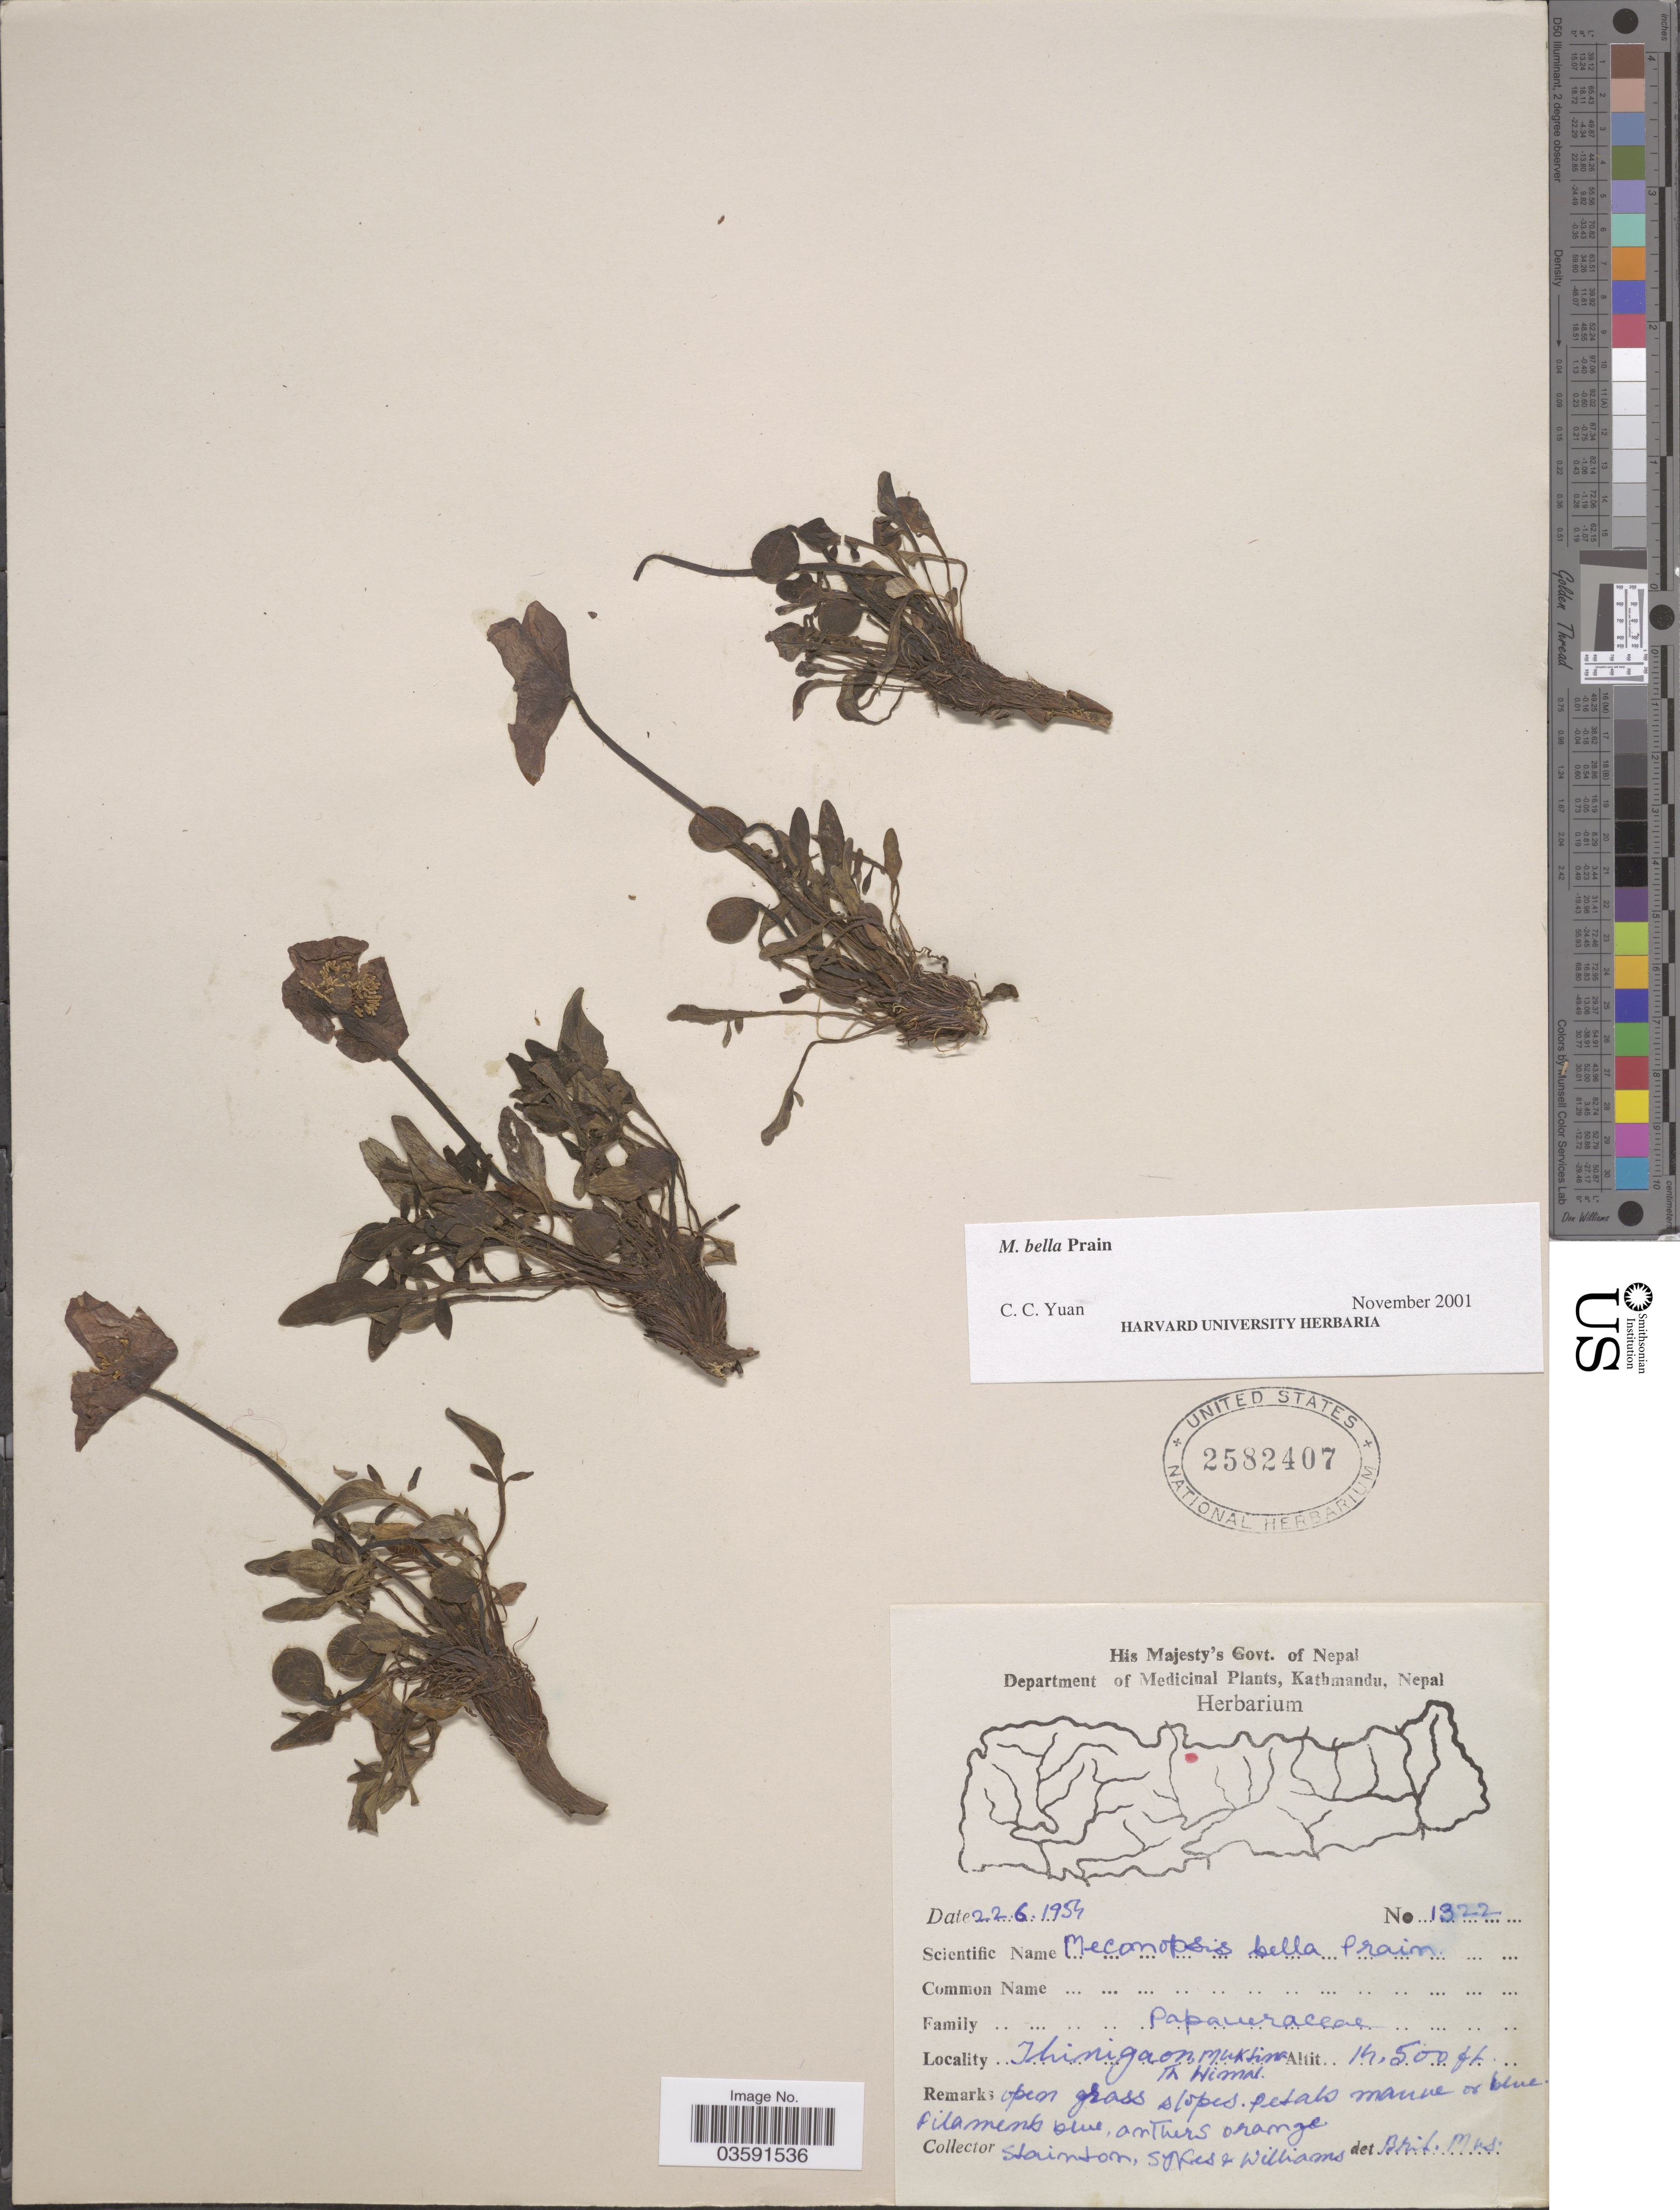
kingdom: Plantae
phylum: Tracheophyta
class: Magnoliopsida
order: Ranunculales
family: Papaveraceae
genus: Meconopsis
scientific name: Meconopsis bella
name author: Prain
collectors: -. Stainton, Sykes, -- & -- Williams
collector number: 1322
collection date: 1954-06-22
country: Nepal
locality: Thinigaon, Muktinath Himal.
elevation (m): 4420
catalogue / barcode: US 2582407